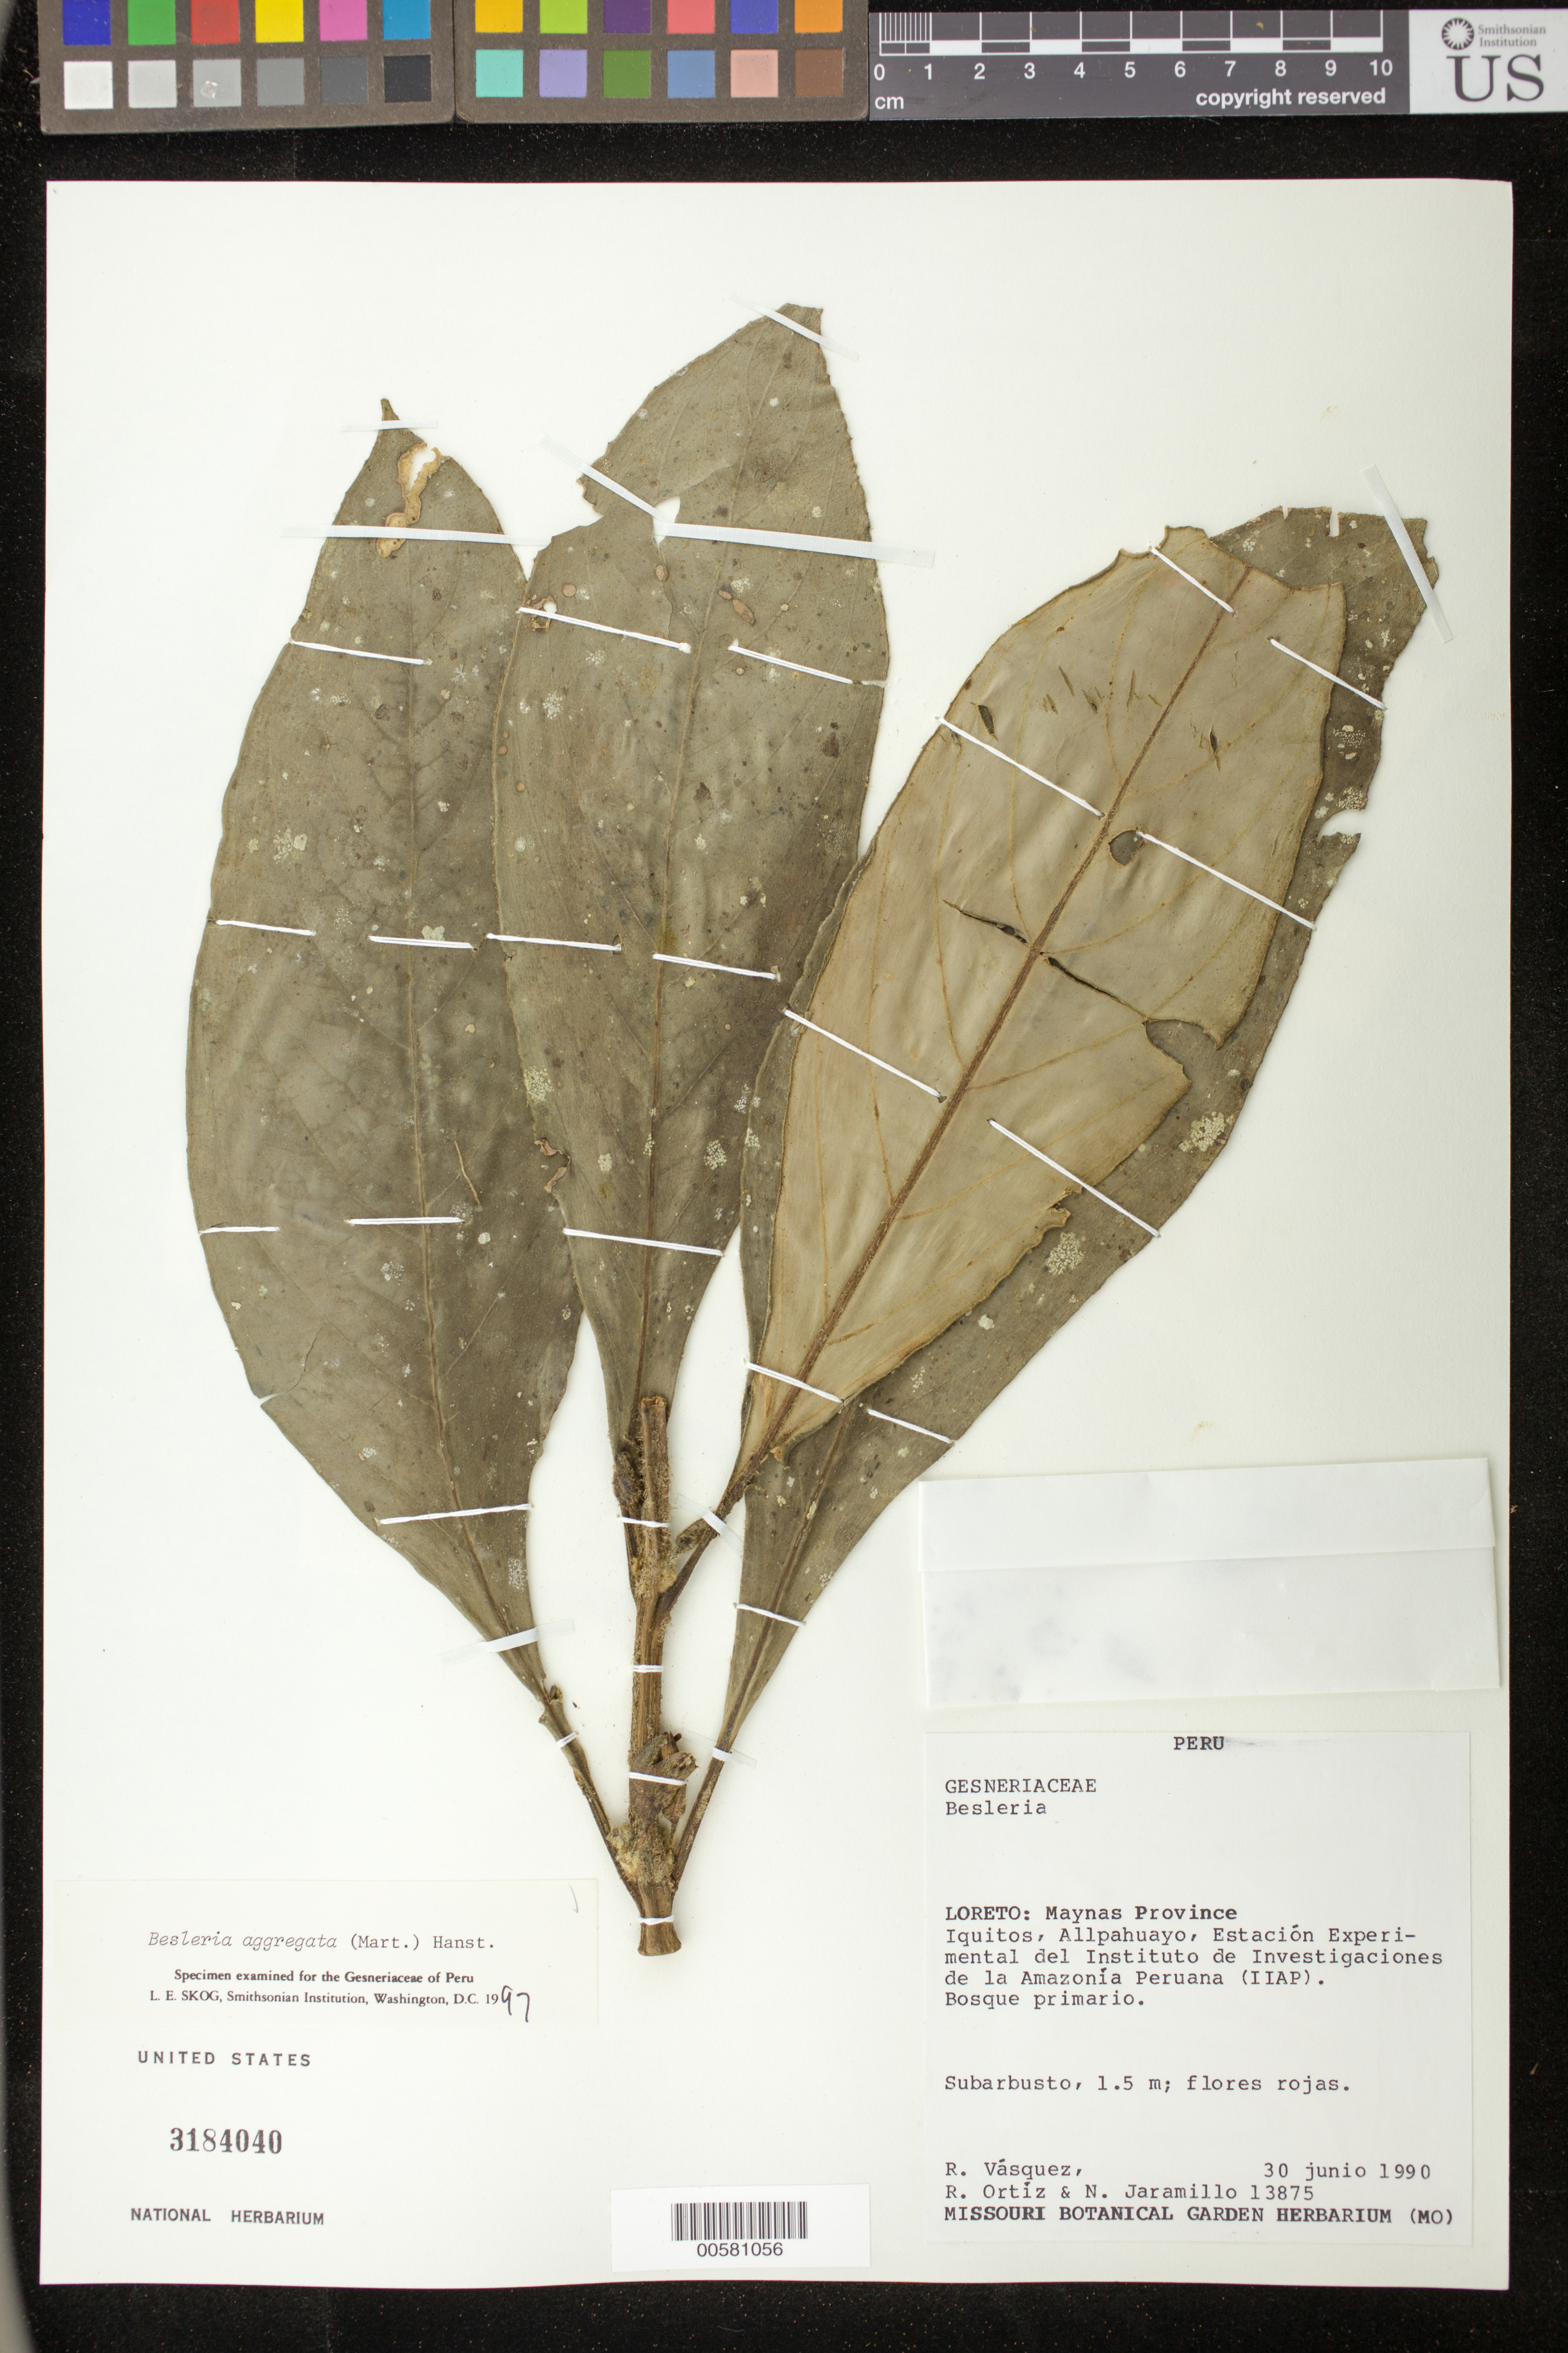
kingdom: Plantae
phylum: Tracheophyta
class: Magnoliopsida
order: Lamiales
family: Gesneriaceae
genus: Besleria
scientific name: Besleria aggregata var. aggregata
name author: (Mart.) Hanst.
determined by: Skog, Laurence E.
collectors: R. Vásquez, R. del C. Ortiz & N. Jaramillo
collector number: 13875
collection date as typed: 30 Jun 1990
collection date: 1990-06-30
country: Peru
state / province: Loreto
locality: Prov. Maynas; Iquitos, Allpahuayo, Estación Experimental del Instituto de Investigaciones de la Amazonía Peruana (IIAP)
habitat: Bosque primario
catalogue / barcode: US 3184040